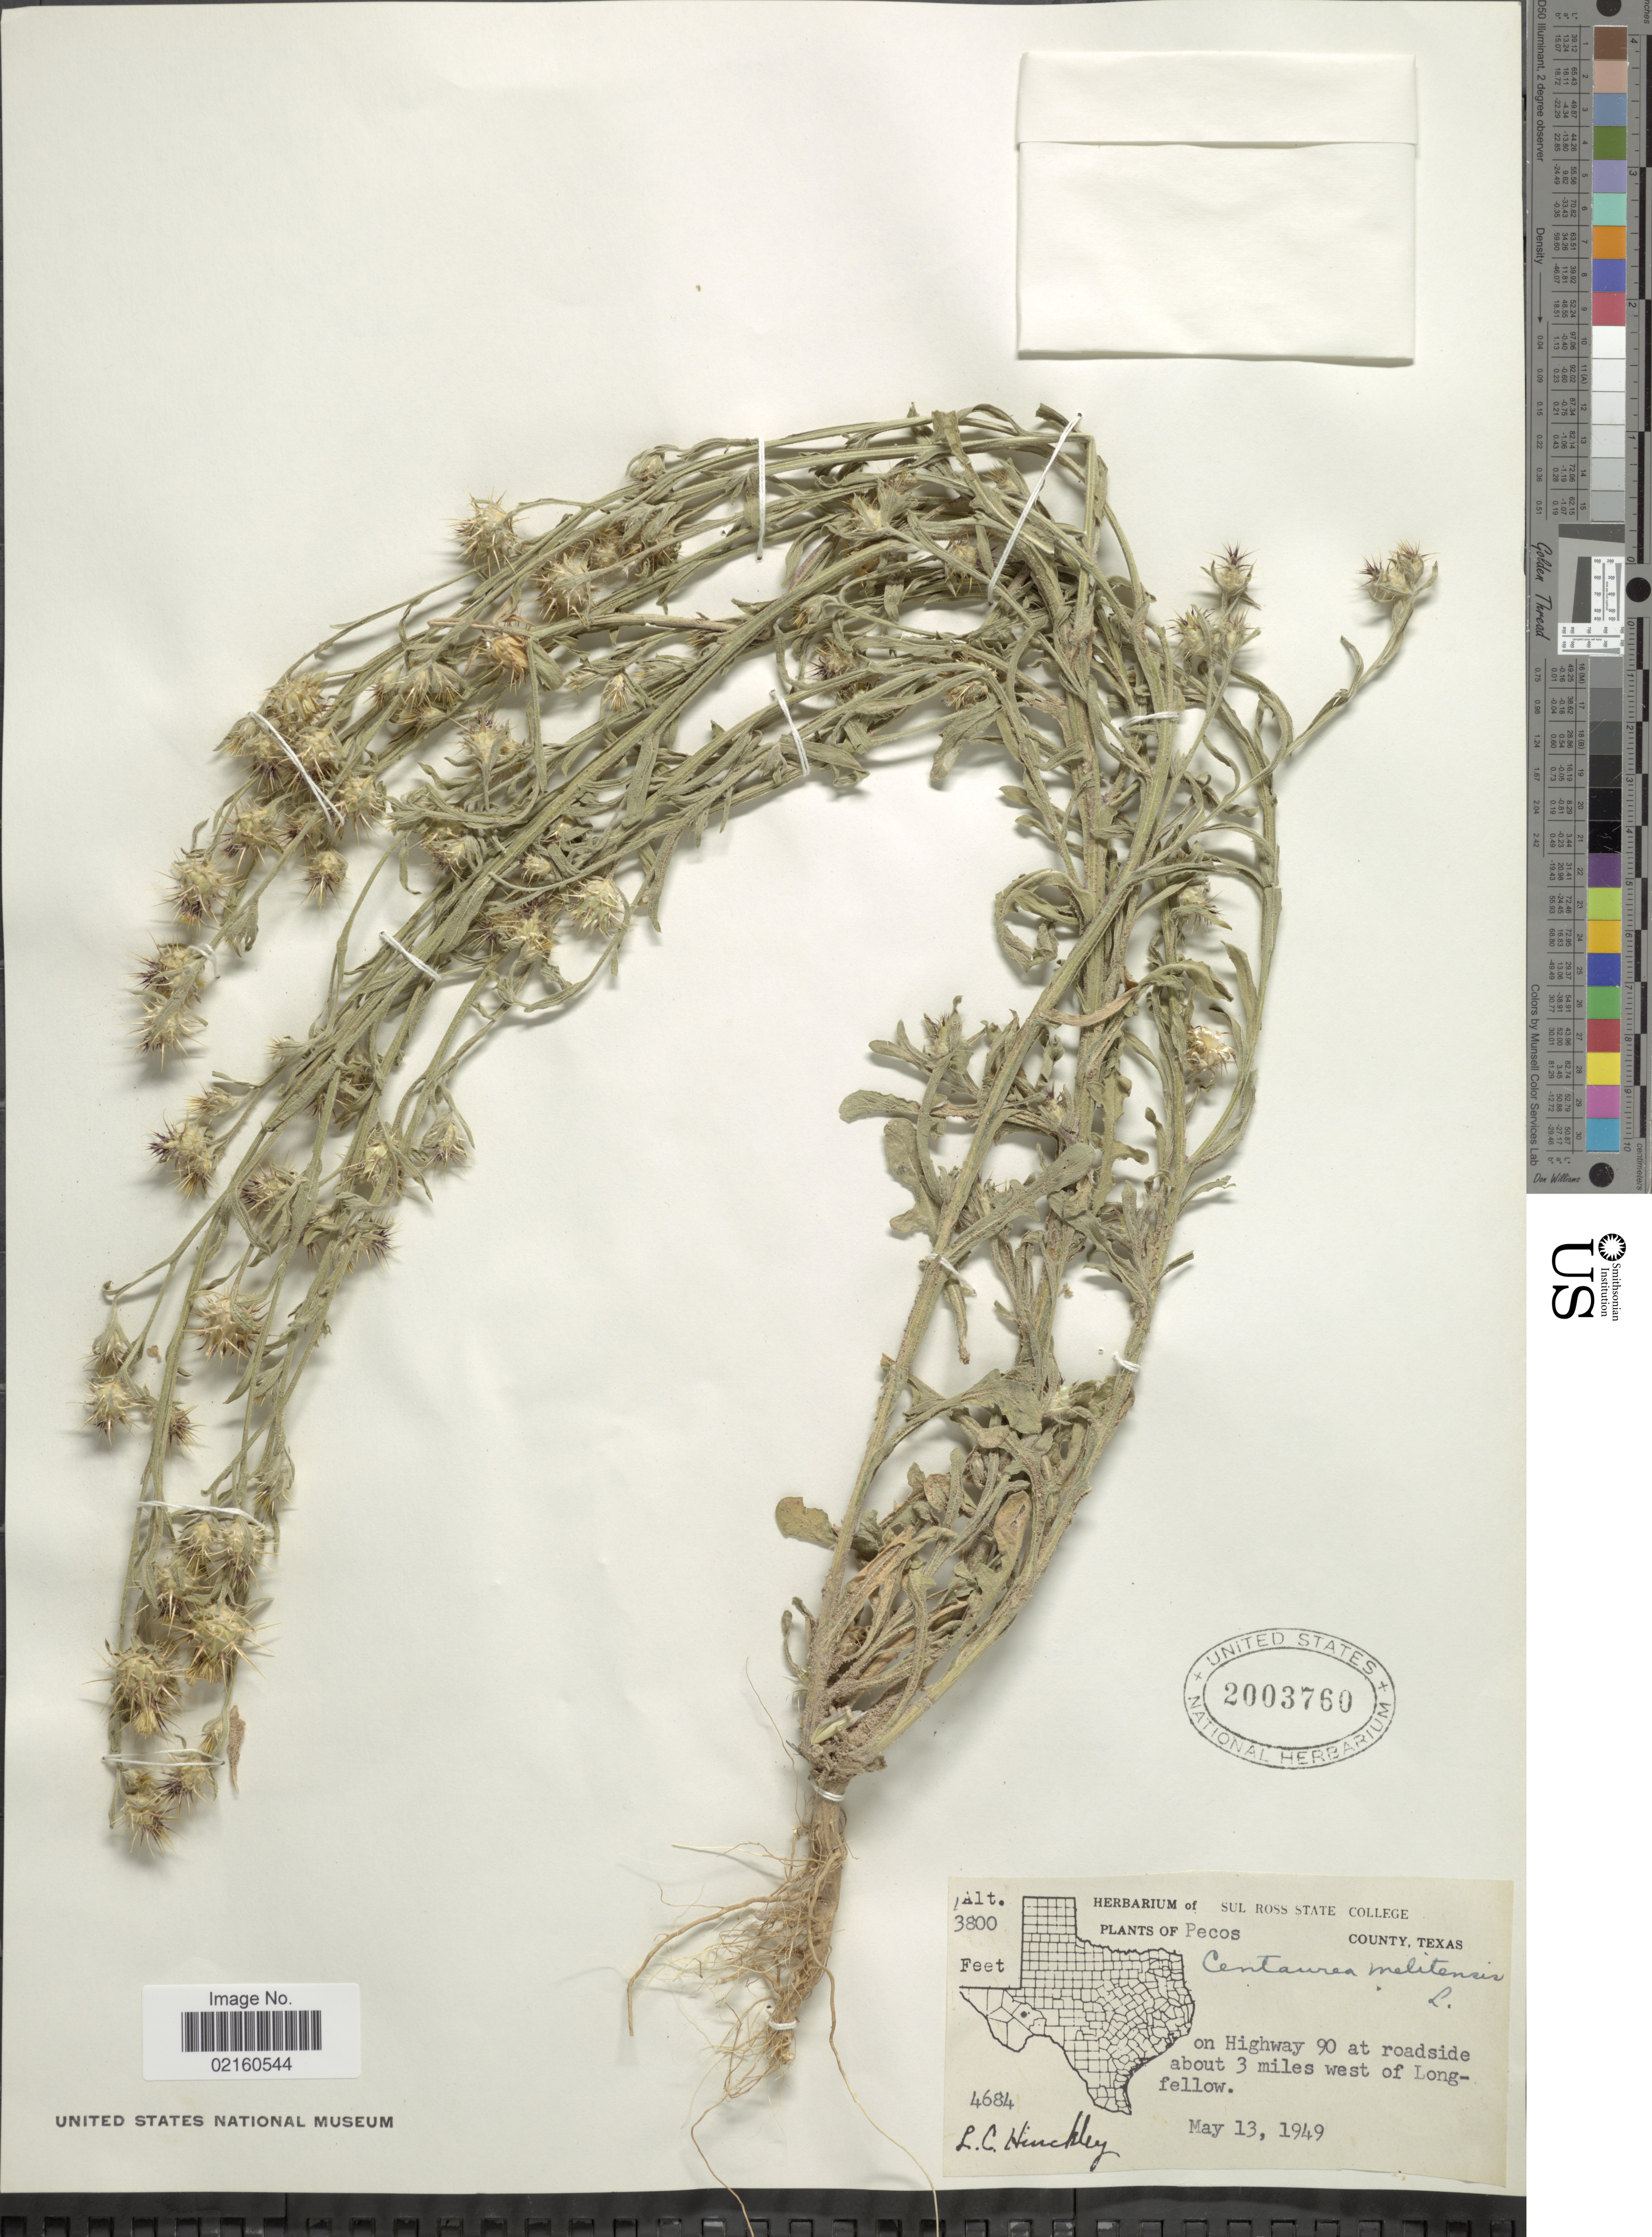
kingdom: Plantae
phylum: Tracheophyta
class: Magnoliopsida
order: Asterales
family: Asteraceae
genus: Centaurea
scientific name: Centaurea melitensis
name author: L.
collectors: L. Hinckley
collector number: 4684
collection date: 1949-05-13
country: United States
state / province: Texas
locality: Pecos County, on Highway 90 at roadside about 3 miles west of Longfellow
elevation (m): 1158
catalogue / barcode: US 2003760